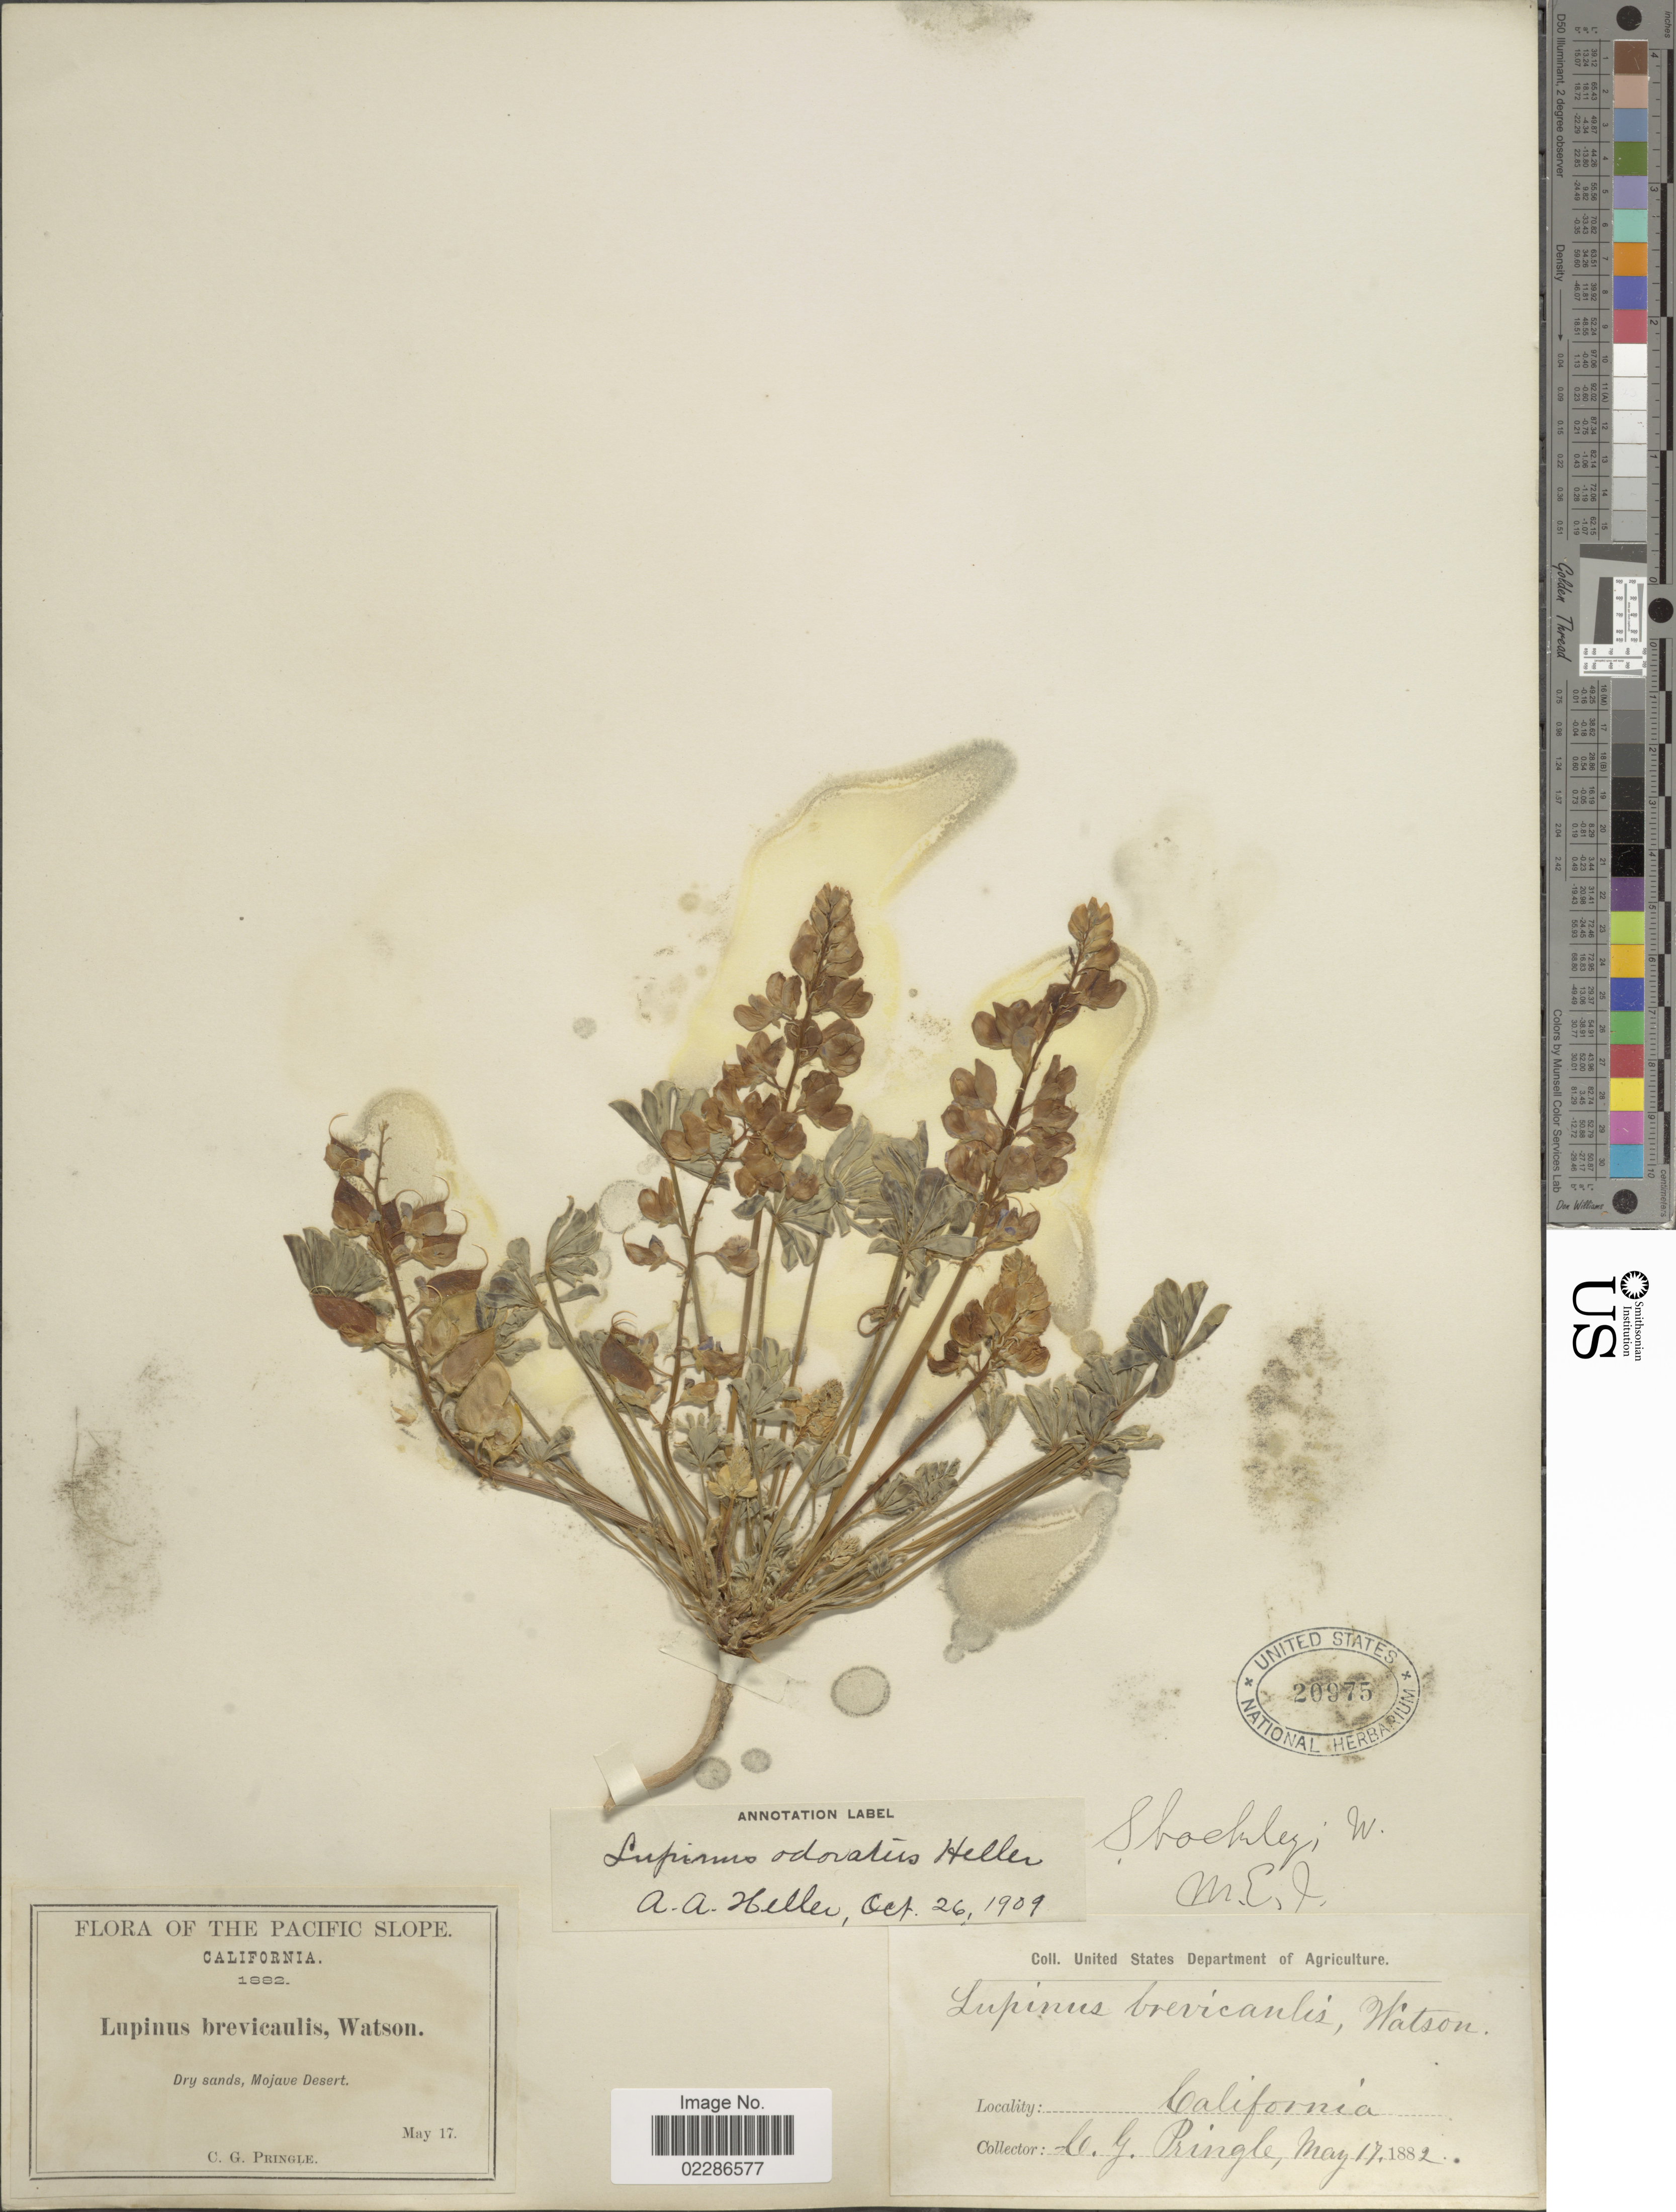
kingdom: Plantae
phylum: Tracheophyta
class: Magnoliopsida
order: Fabales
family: Fabaceae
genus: Lupinus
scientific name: Lupinus odoratus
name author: A. Heller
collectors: C. G. Pringle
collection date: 1882-05-17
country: United States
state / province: California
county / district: San Bernardino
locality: The Pacific Slope, Dry sands, Mojave Desert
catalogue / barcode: US 20975